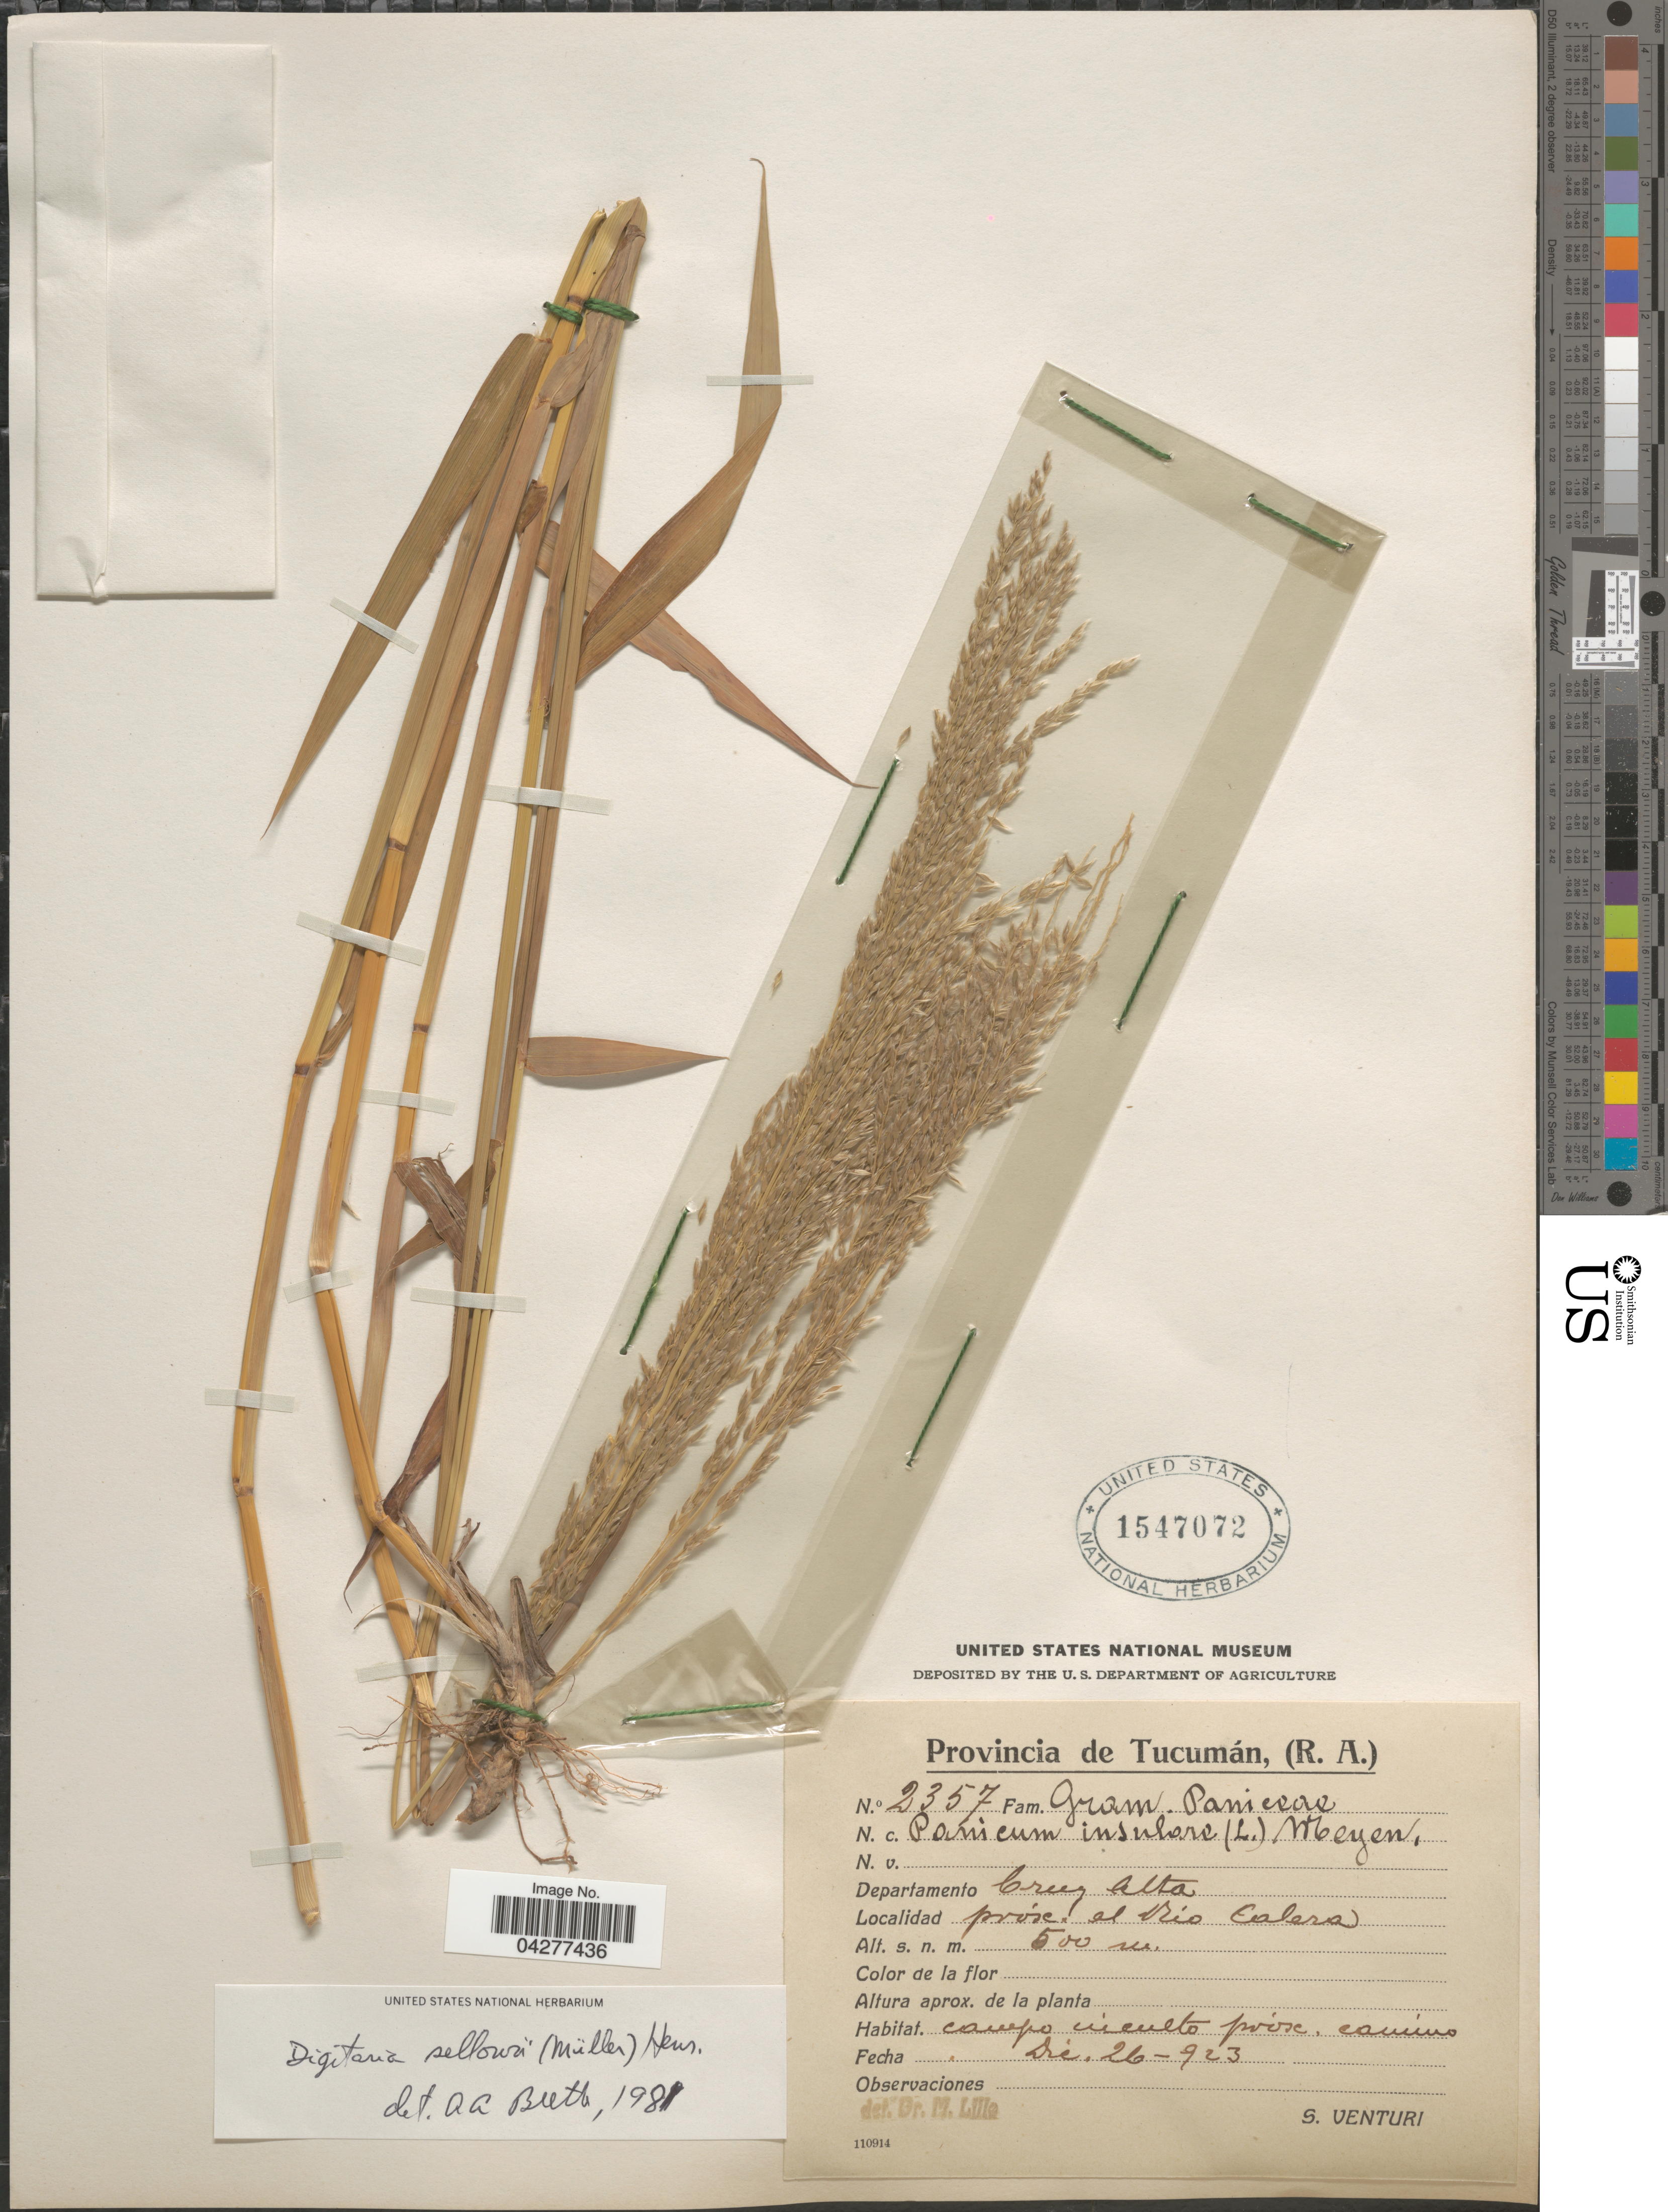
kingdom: Plantae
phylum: Tracheophyta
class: Liliopsida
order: Poales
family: Poaceae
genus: Digitaria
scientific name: Digitaria sellowii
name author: (Müll. Hal.) Henr.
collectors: S. Venturi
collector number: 2357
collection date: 1923-12-26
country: Argentina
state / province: Tucuman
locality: (R.A.) Departamento Cruz Alta. Prox. el Rio Calera.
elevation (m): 500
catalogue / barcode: US 1547072